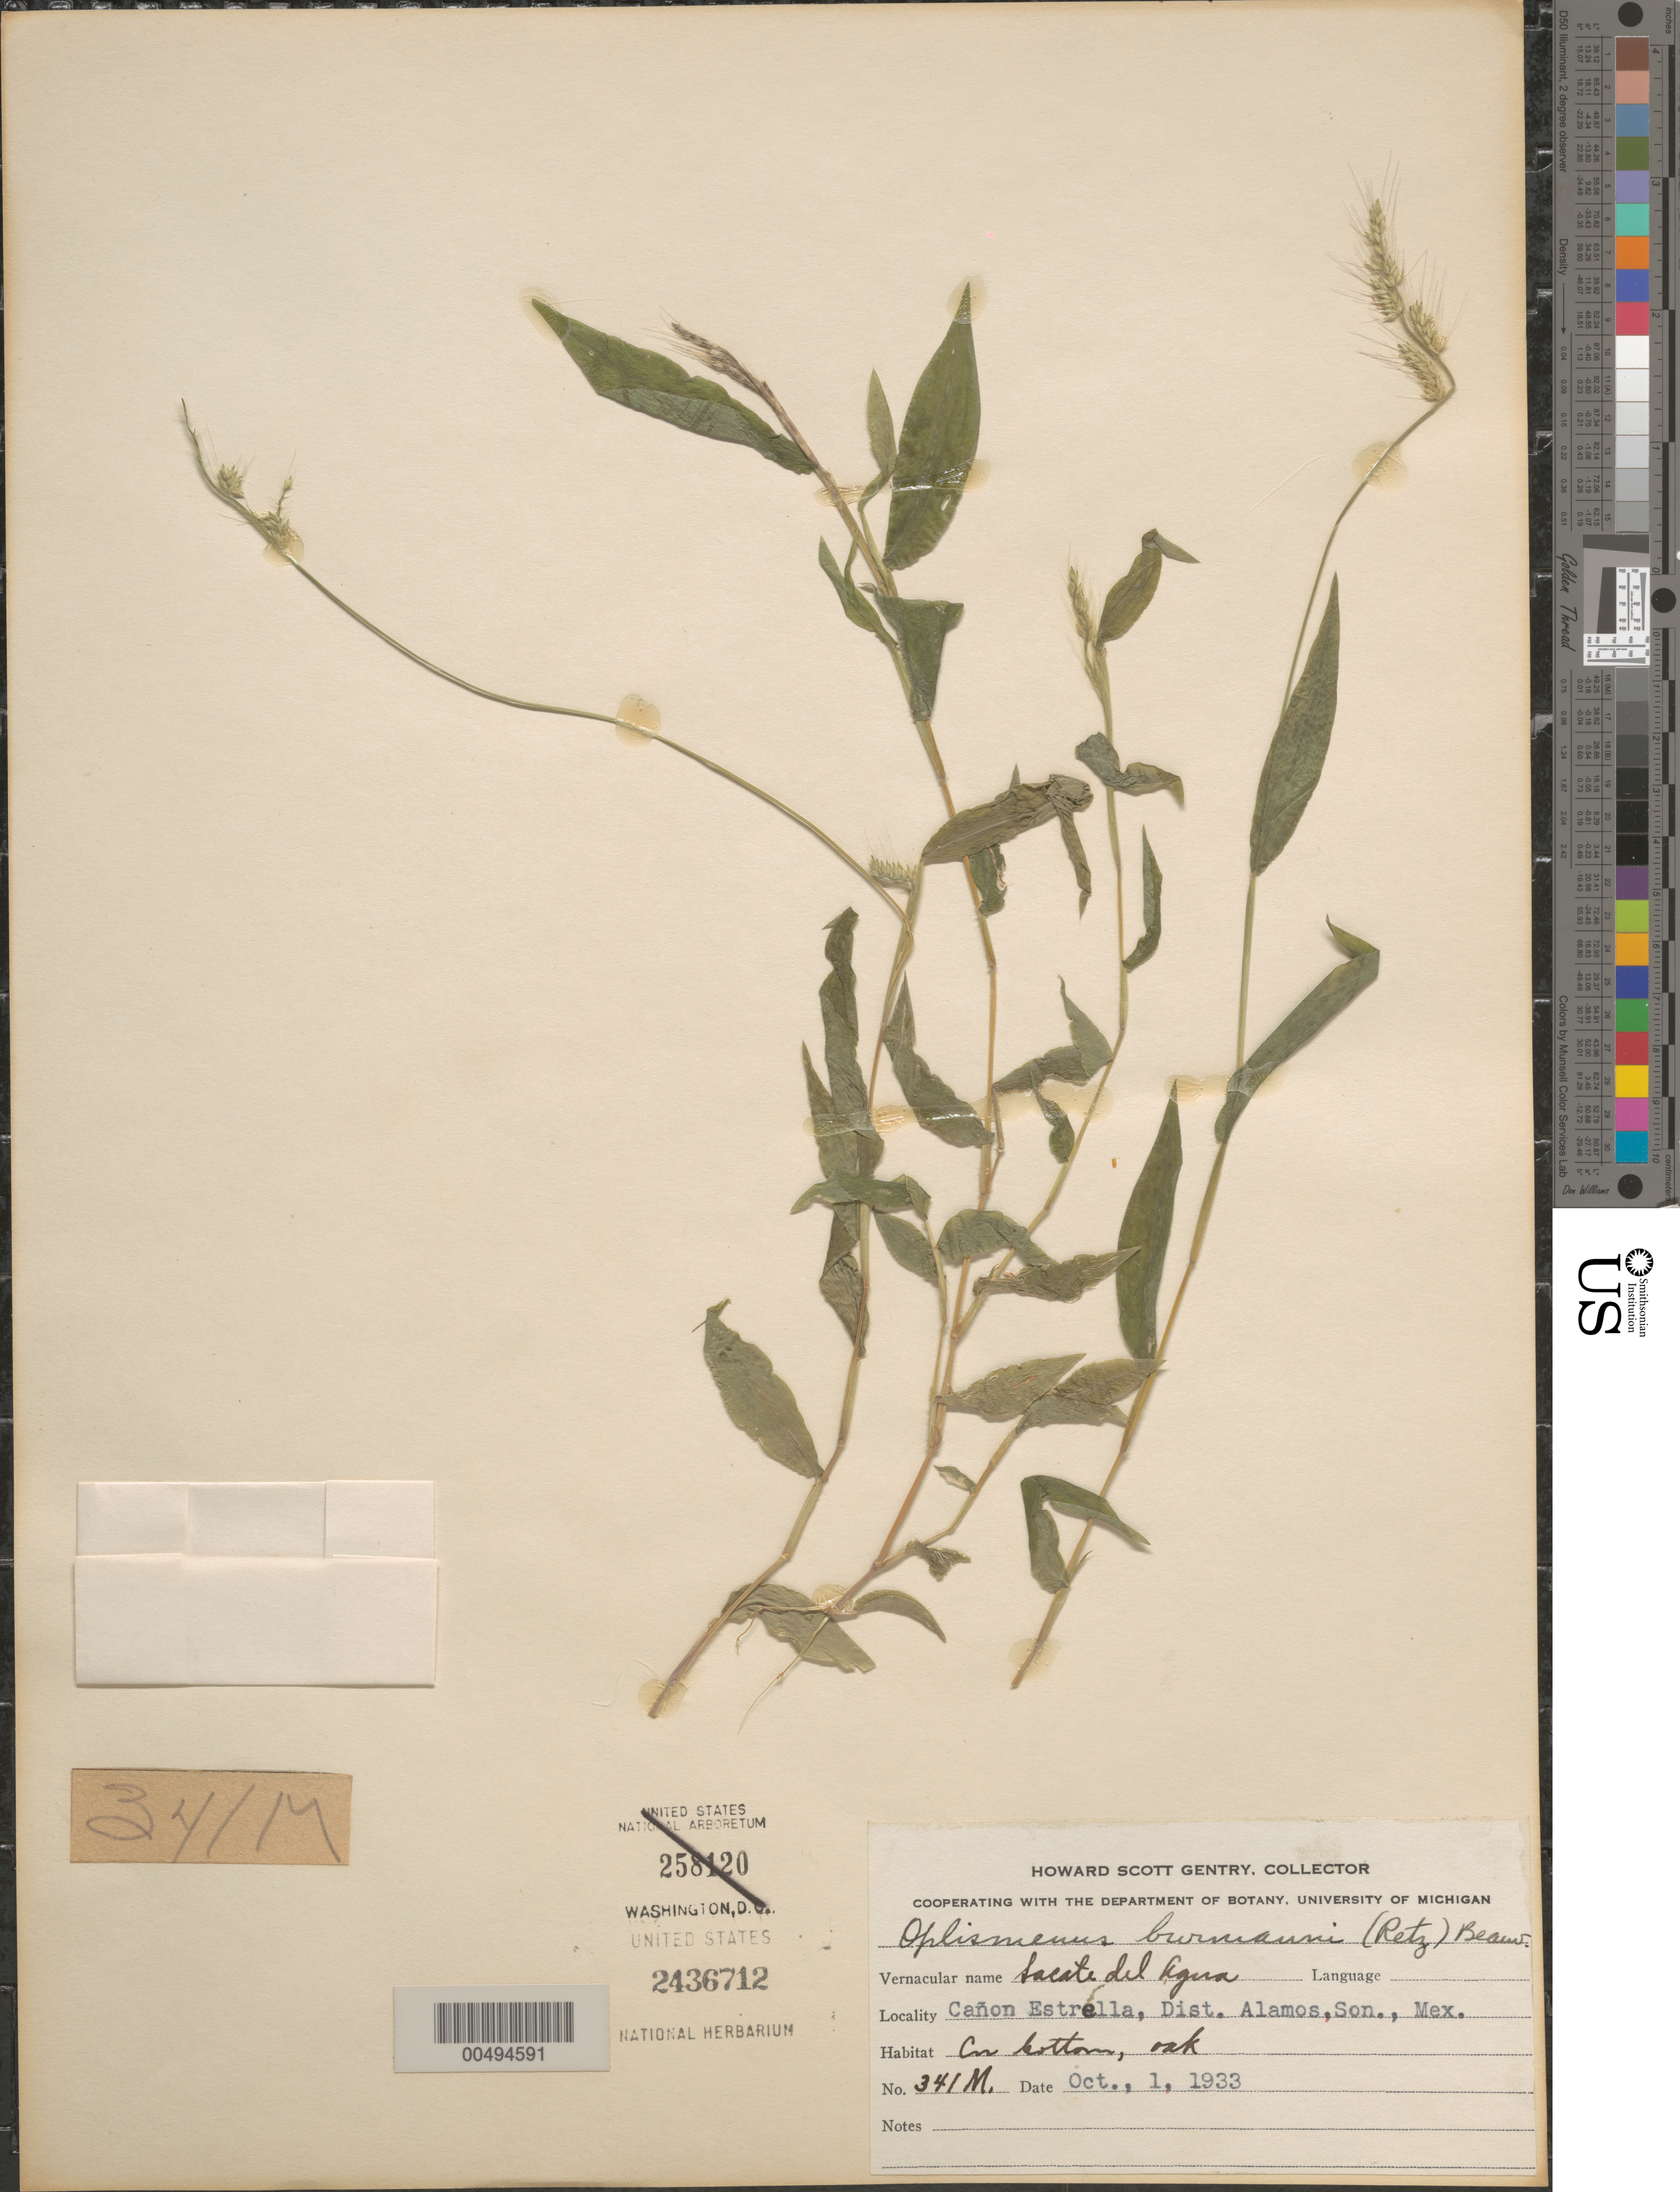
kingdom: Plantae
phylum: Tracheophyta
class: Liliopsida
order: Poales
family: Poaceae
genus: Oplismenus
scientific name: Oplismenus burmannii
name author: (Retz.) P. Beauv.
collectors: H. S. Gentry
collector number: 341M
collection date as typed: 1 Oct 1933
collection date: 1933-10-01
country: Mexico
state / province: Sonora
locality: Ca¤on Estrella, Dist Alamos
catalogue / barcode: US 2436712